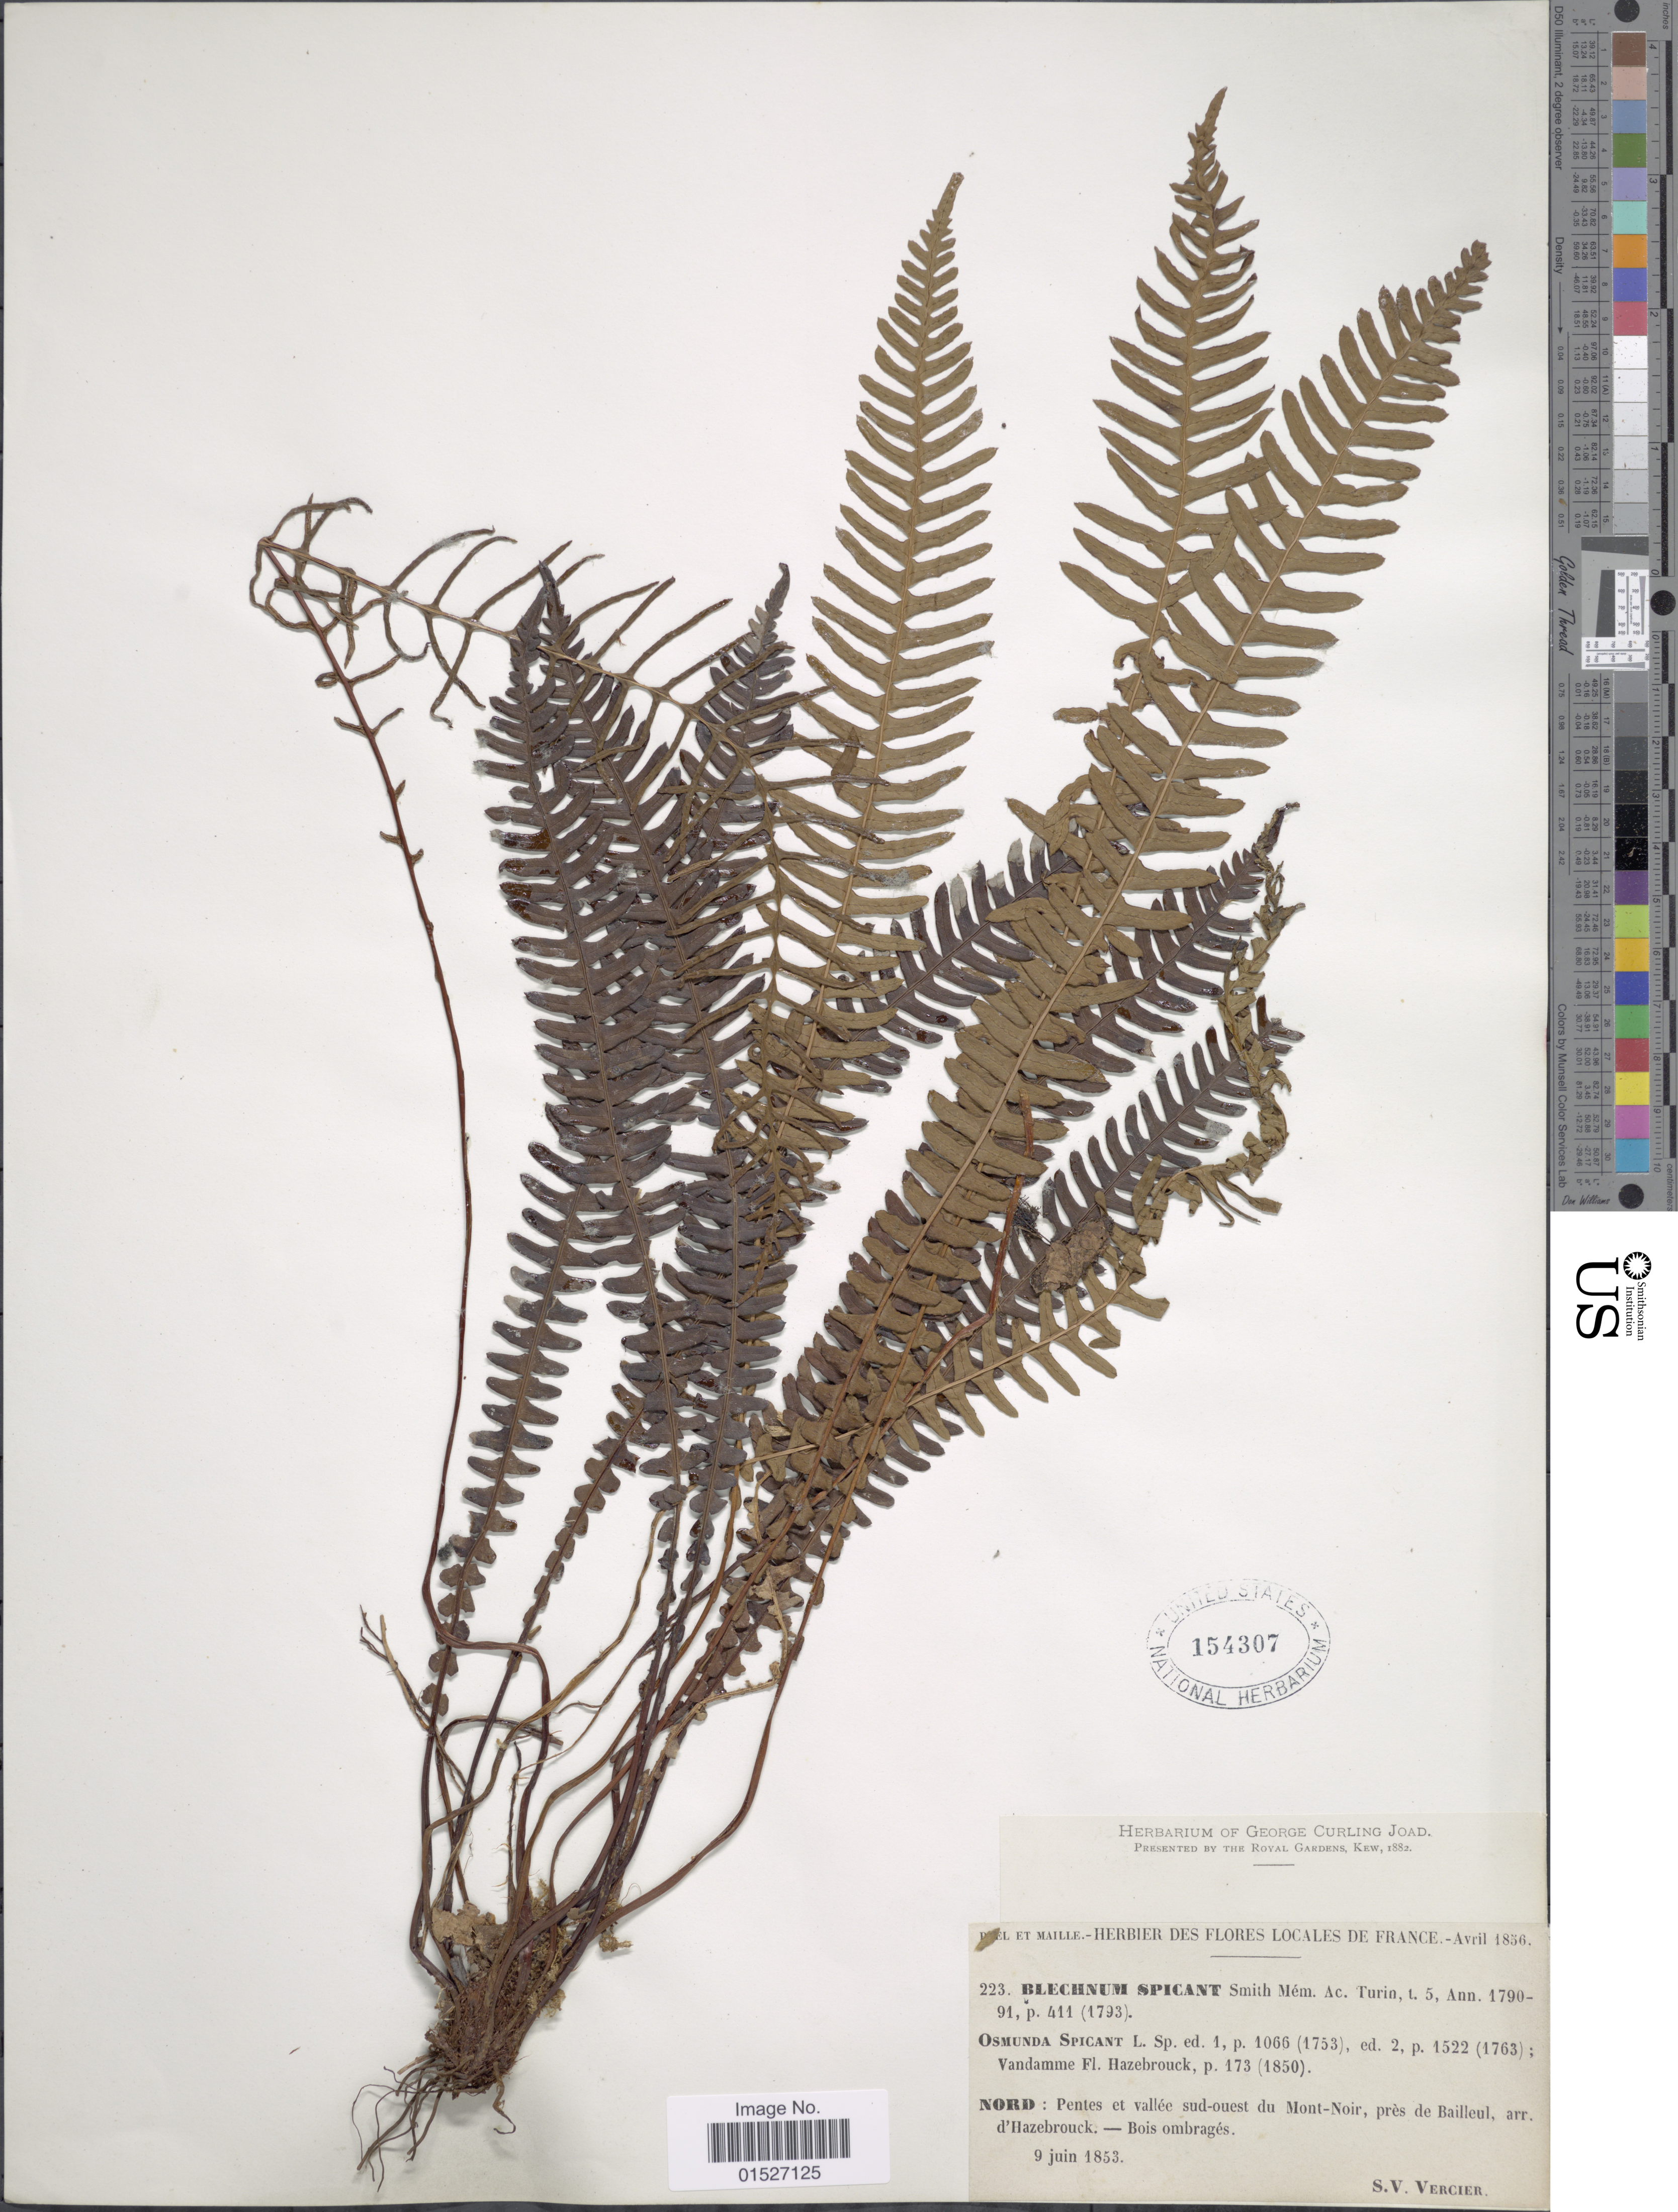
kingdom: Plantae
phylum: Tracheophyta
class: Polypodiopsida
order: Polypodiales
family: Blechnaceae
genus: Blechnum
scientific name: Blechnum spicant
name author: (L.) Sm.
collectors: S. Vercier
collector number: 223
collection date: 1853-06-09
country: France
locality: Nord: Pentes et vallee sud-ouest du Mont-Noir, pres de Bailleul, arr. d'Hazeberouck.--Bois ombrages.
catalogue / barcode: US 154307